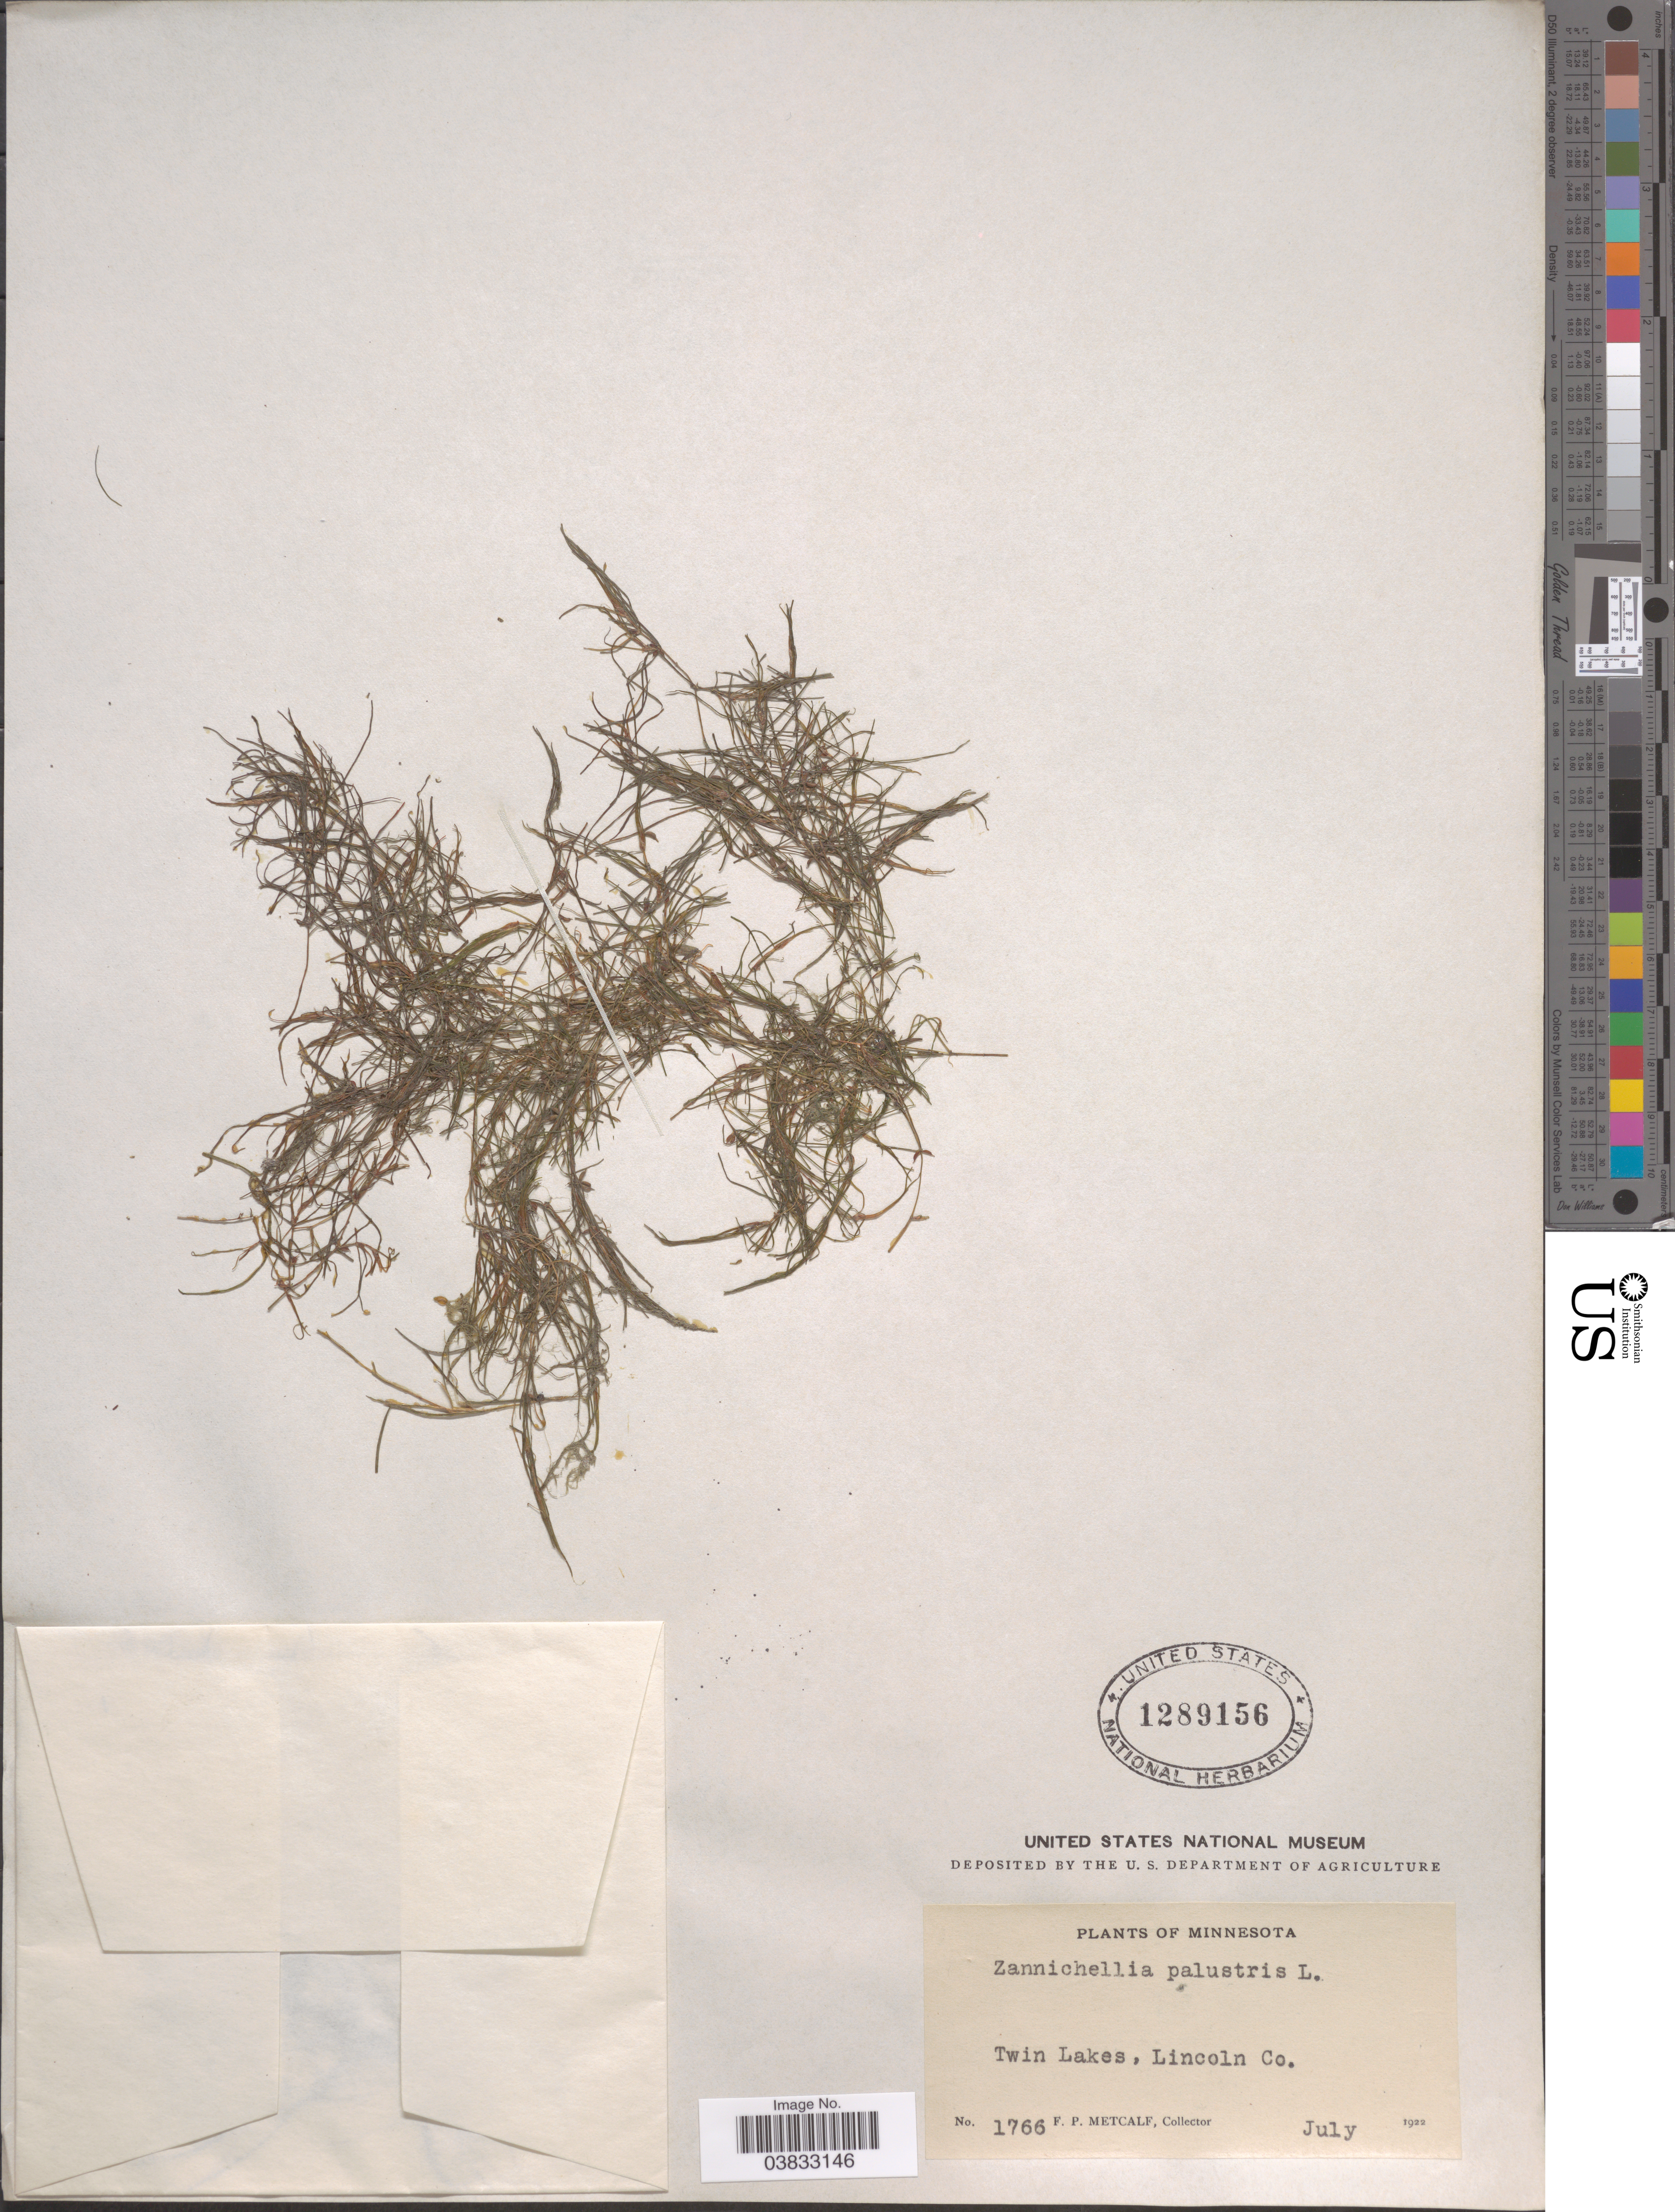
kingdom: Plantae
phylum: Tracheophyta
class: Liliopsida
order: Alismatales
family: Potamogetonaceae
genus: Zannichellia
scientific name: Zannichellia palustris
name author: L.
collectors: F. Metcalf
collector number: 1766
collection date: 1922-07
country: United States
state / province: Minnesota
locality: Twin Lakes, Lincoln Co.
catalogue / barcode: US 1289156